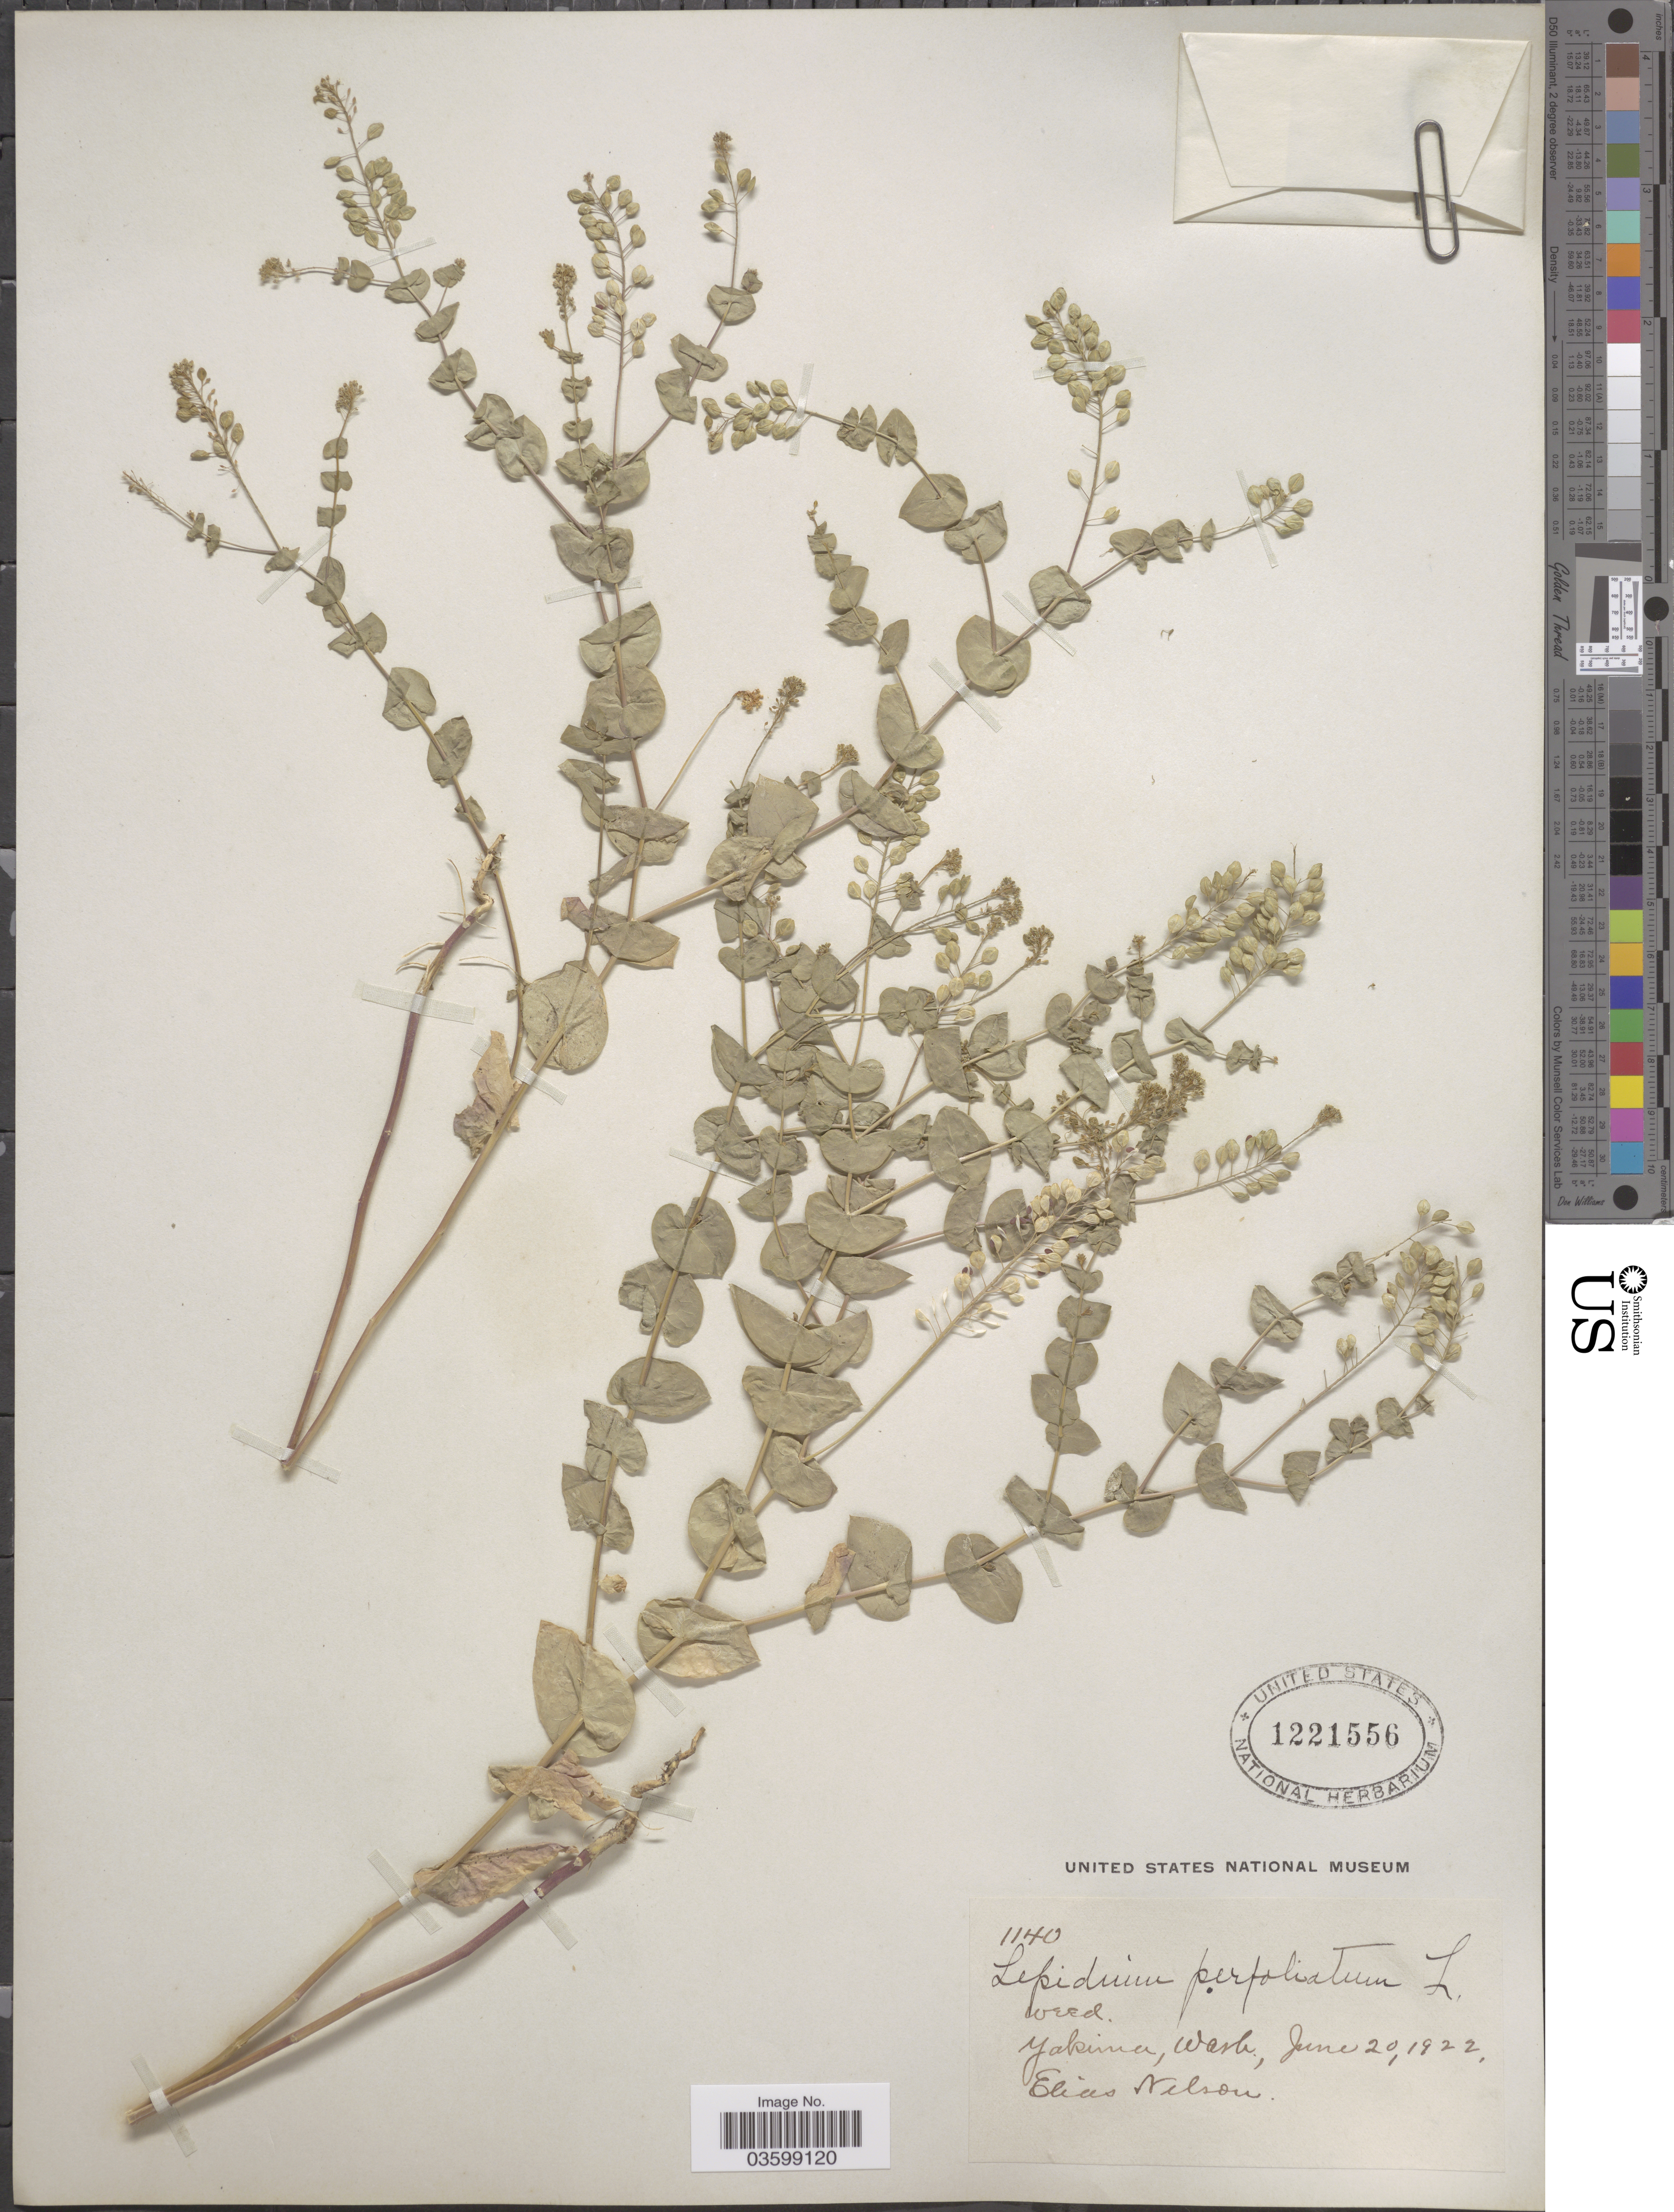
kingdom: Plantae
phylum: Tracheophyta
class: Magnoliopsida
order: Brassicales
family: Brassicaceae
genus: Lepidium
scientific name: Lepidium perfoliatum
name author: L.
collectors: E. Nelson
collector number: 1140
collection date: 1922-06-20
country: United States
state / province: Washington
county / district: Yakima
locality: Yakima.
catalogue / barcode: US 1221556